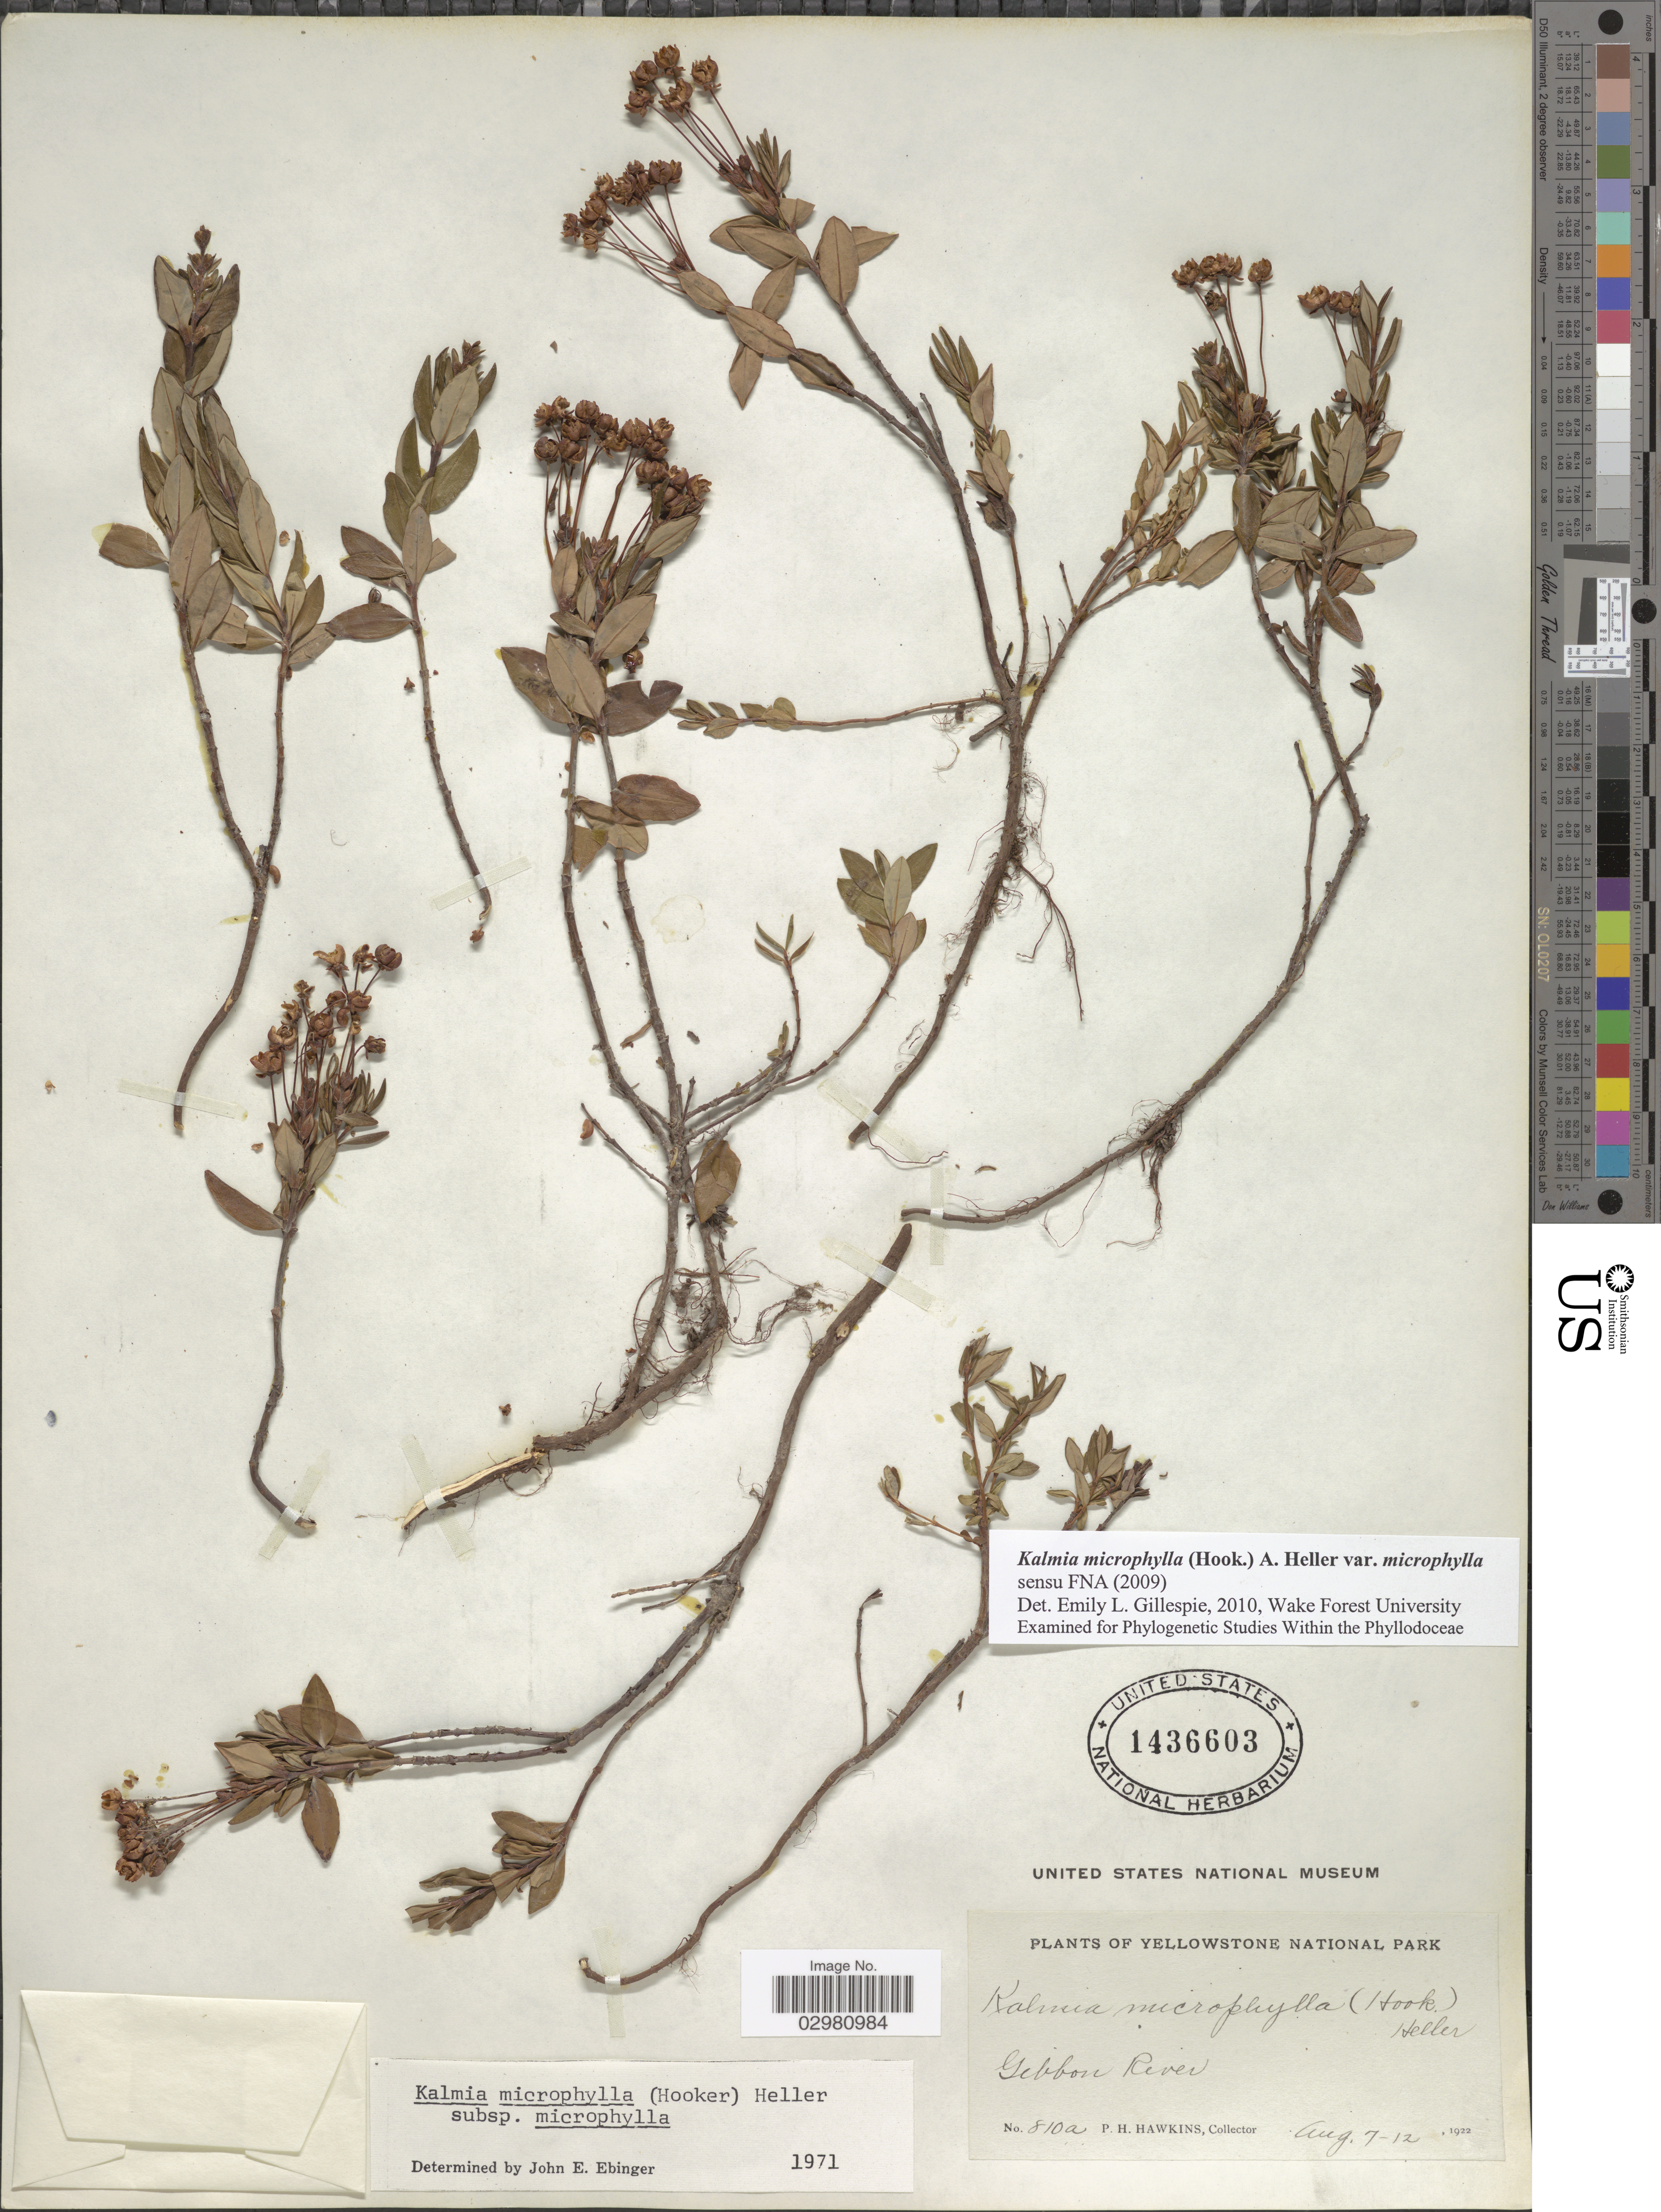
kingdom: Plantae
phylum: Tracheophyta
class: Magnoliopsida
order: Ericales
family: Ericaceae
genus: Kalmia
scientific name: Kalmia microphylla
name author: (Hook.) A. Heller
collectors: P. Hawkins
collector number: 810a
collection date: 1922-08-07/1922-08-12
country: United States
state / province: Wyoming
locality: Yellowstone National Park. Gibbon River.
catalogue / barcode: US 1436603